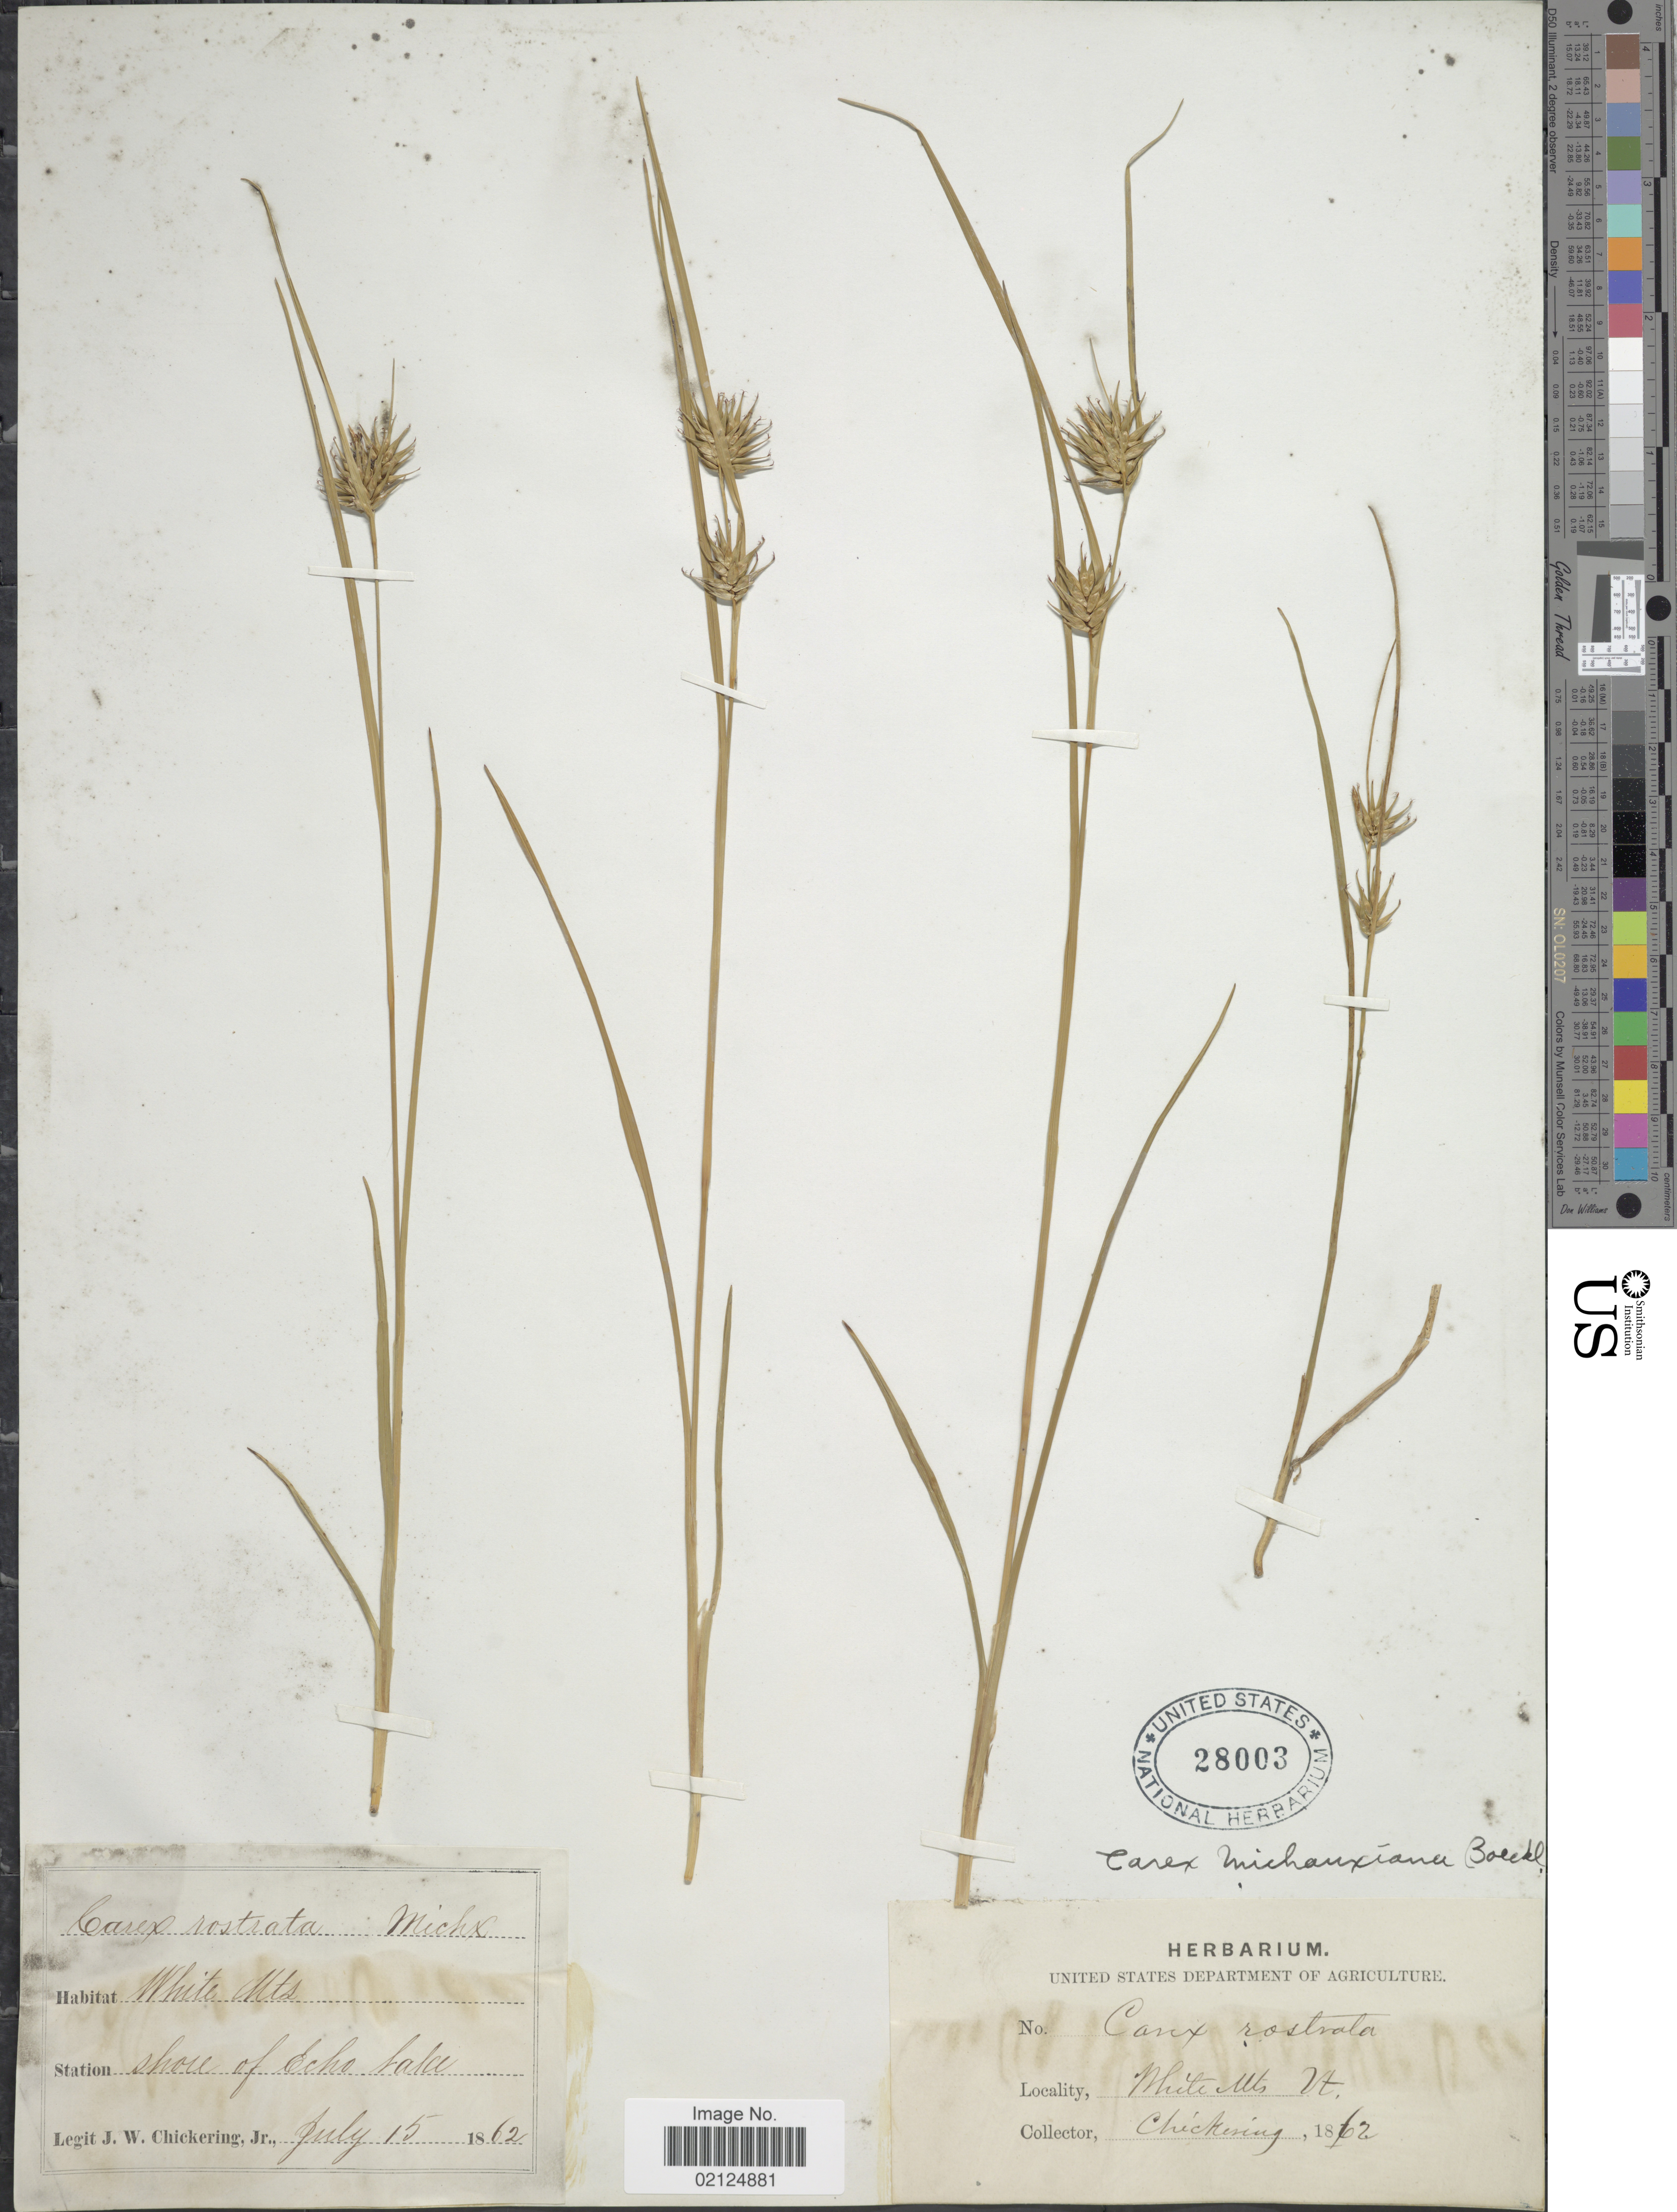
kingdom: Plantae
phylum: Tracheophyta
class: Liliopsida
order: Poales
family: Cyperaceae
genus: Carex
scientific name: Carex michauxiana subsp. michauxiana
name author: Boeckeler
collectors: J. W. Chickering Jr.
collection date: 1862-07-15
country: United States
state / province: New Hampshire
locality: White Mts., Shore of Echo Lake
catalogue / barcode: US 28003